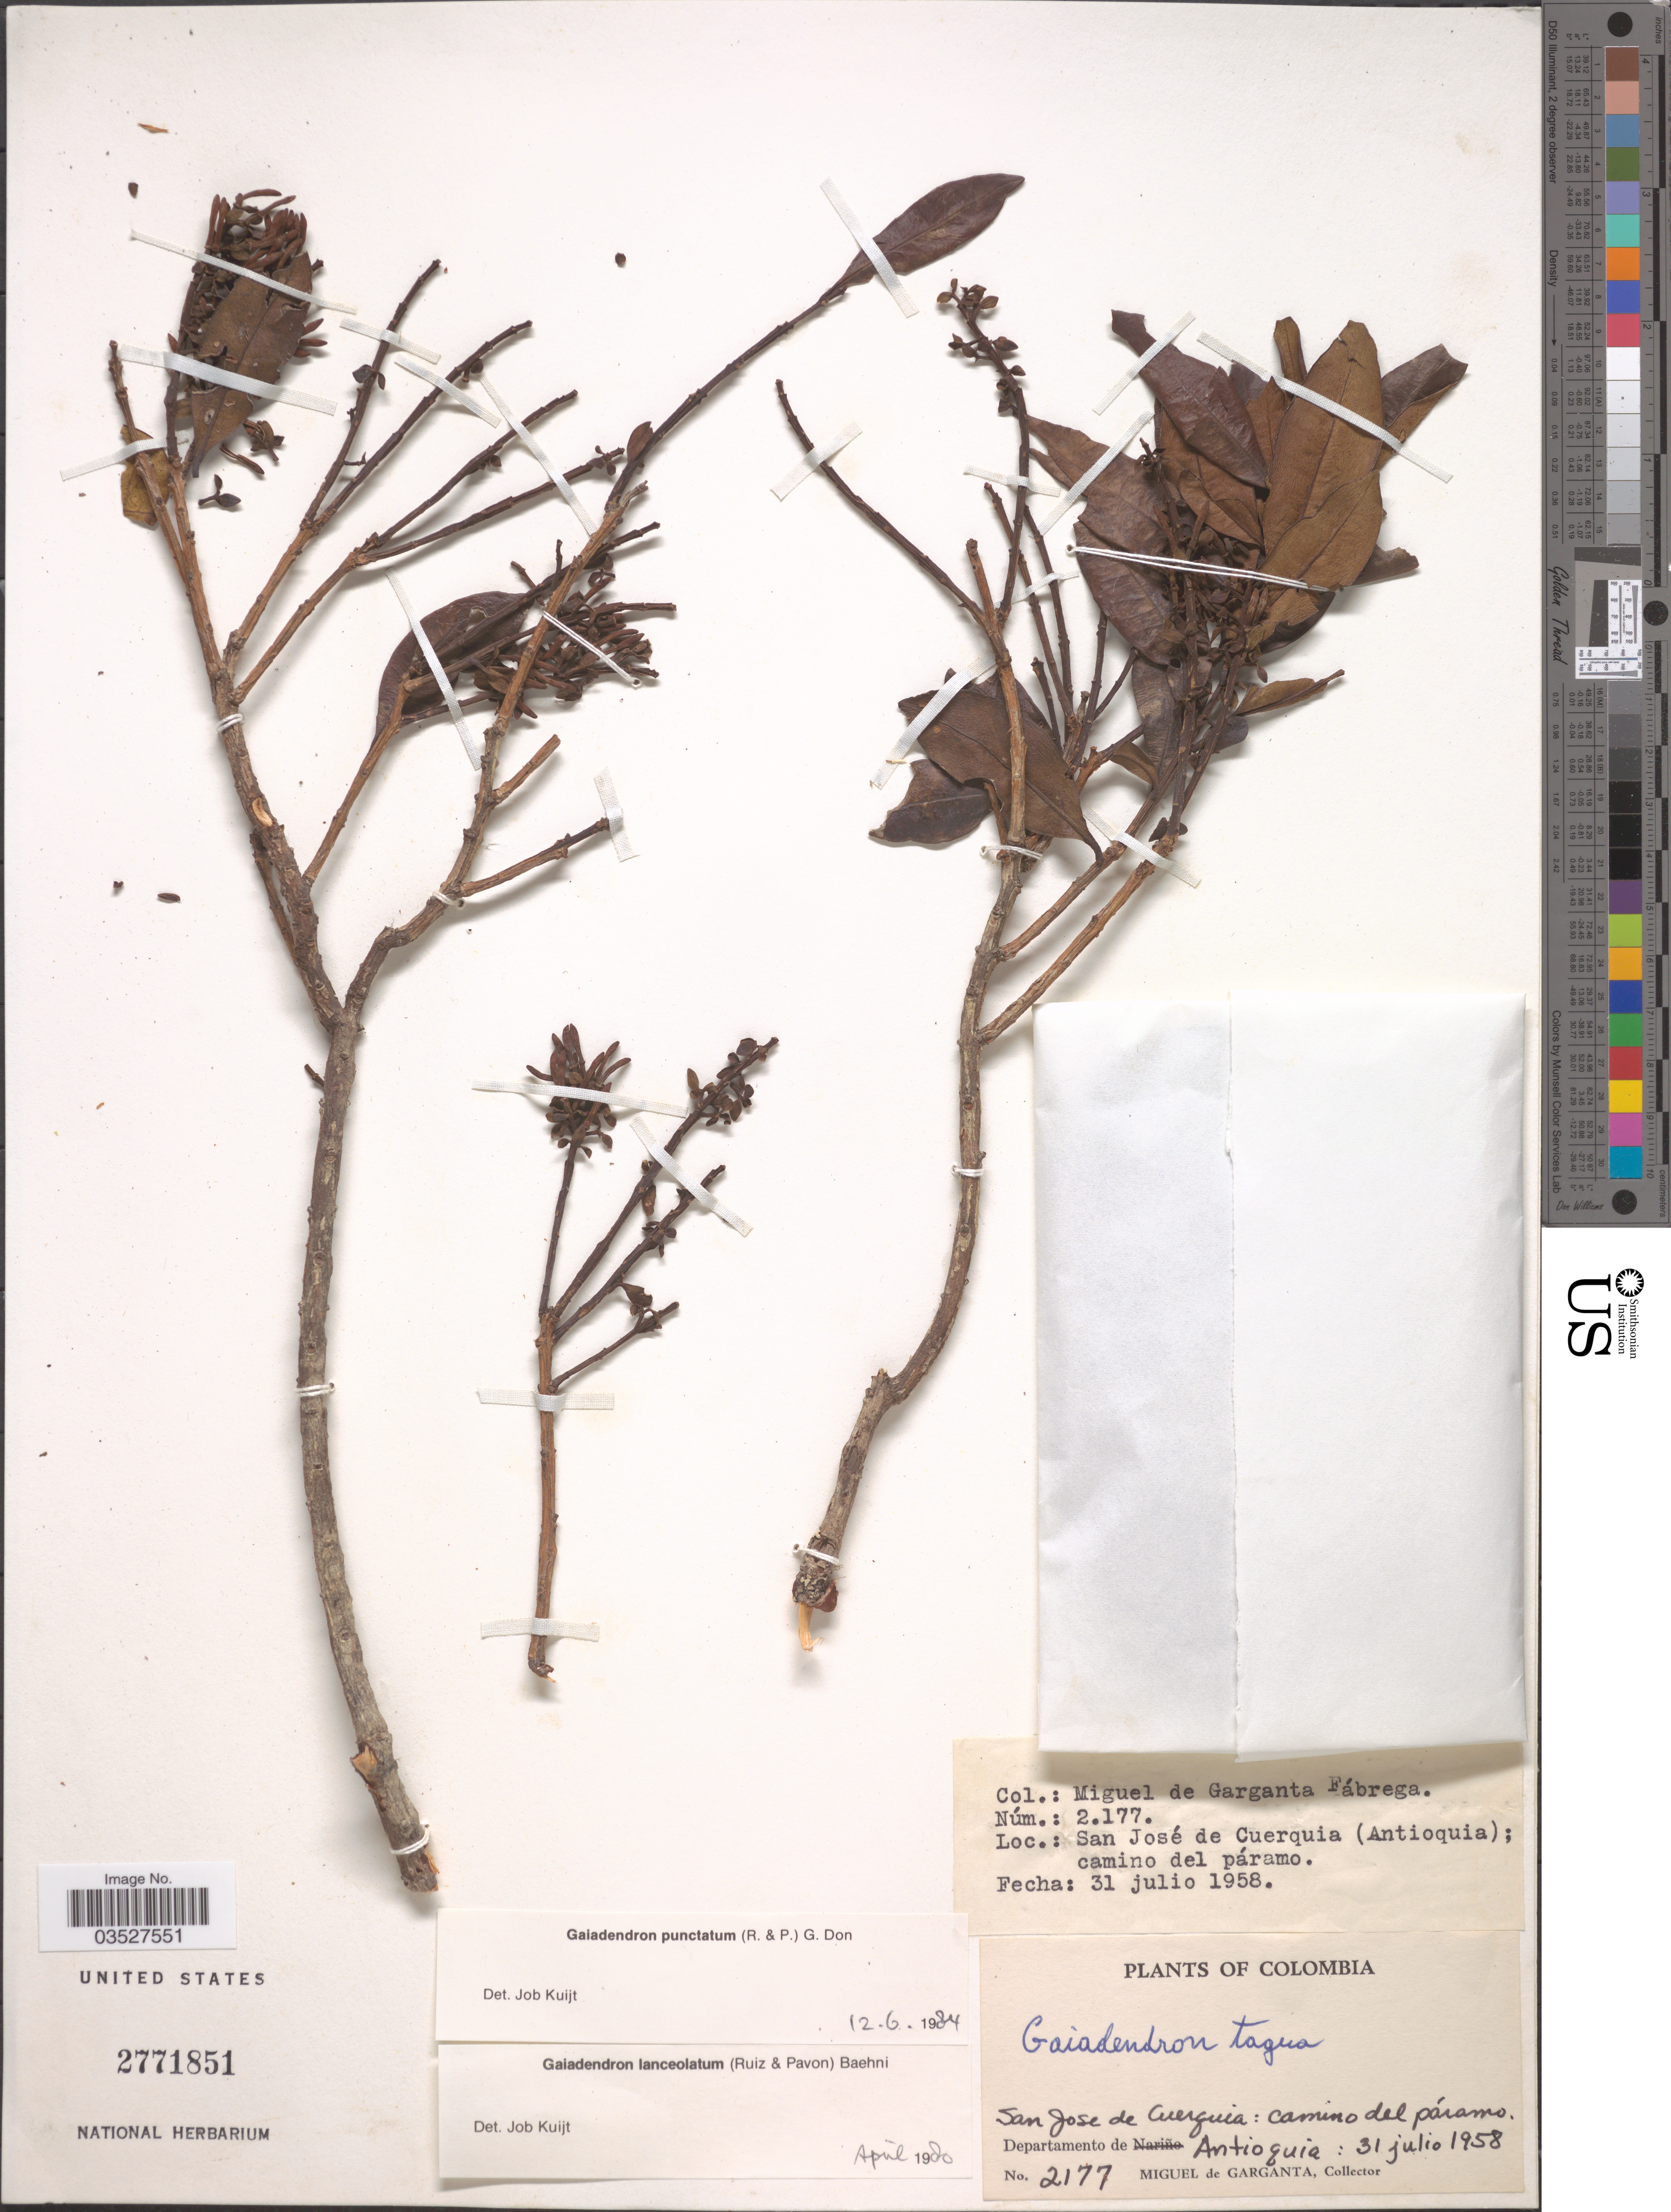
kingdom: Plantae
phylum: Tracheophyta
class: Magnoliopsida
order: Santalales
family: Loranthaceae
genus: Gaiadendron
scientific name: Gaiadendron punctatum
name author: (Ruiz & Pav.) G. Don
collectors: M. Fabrega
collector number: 2177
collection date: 1958-07-31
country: Colombia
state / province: Antioquia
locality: San Jose de Cuerquia: camino del páramo.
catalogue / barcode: US 2771851